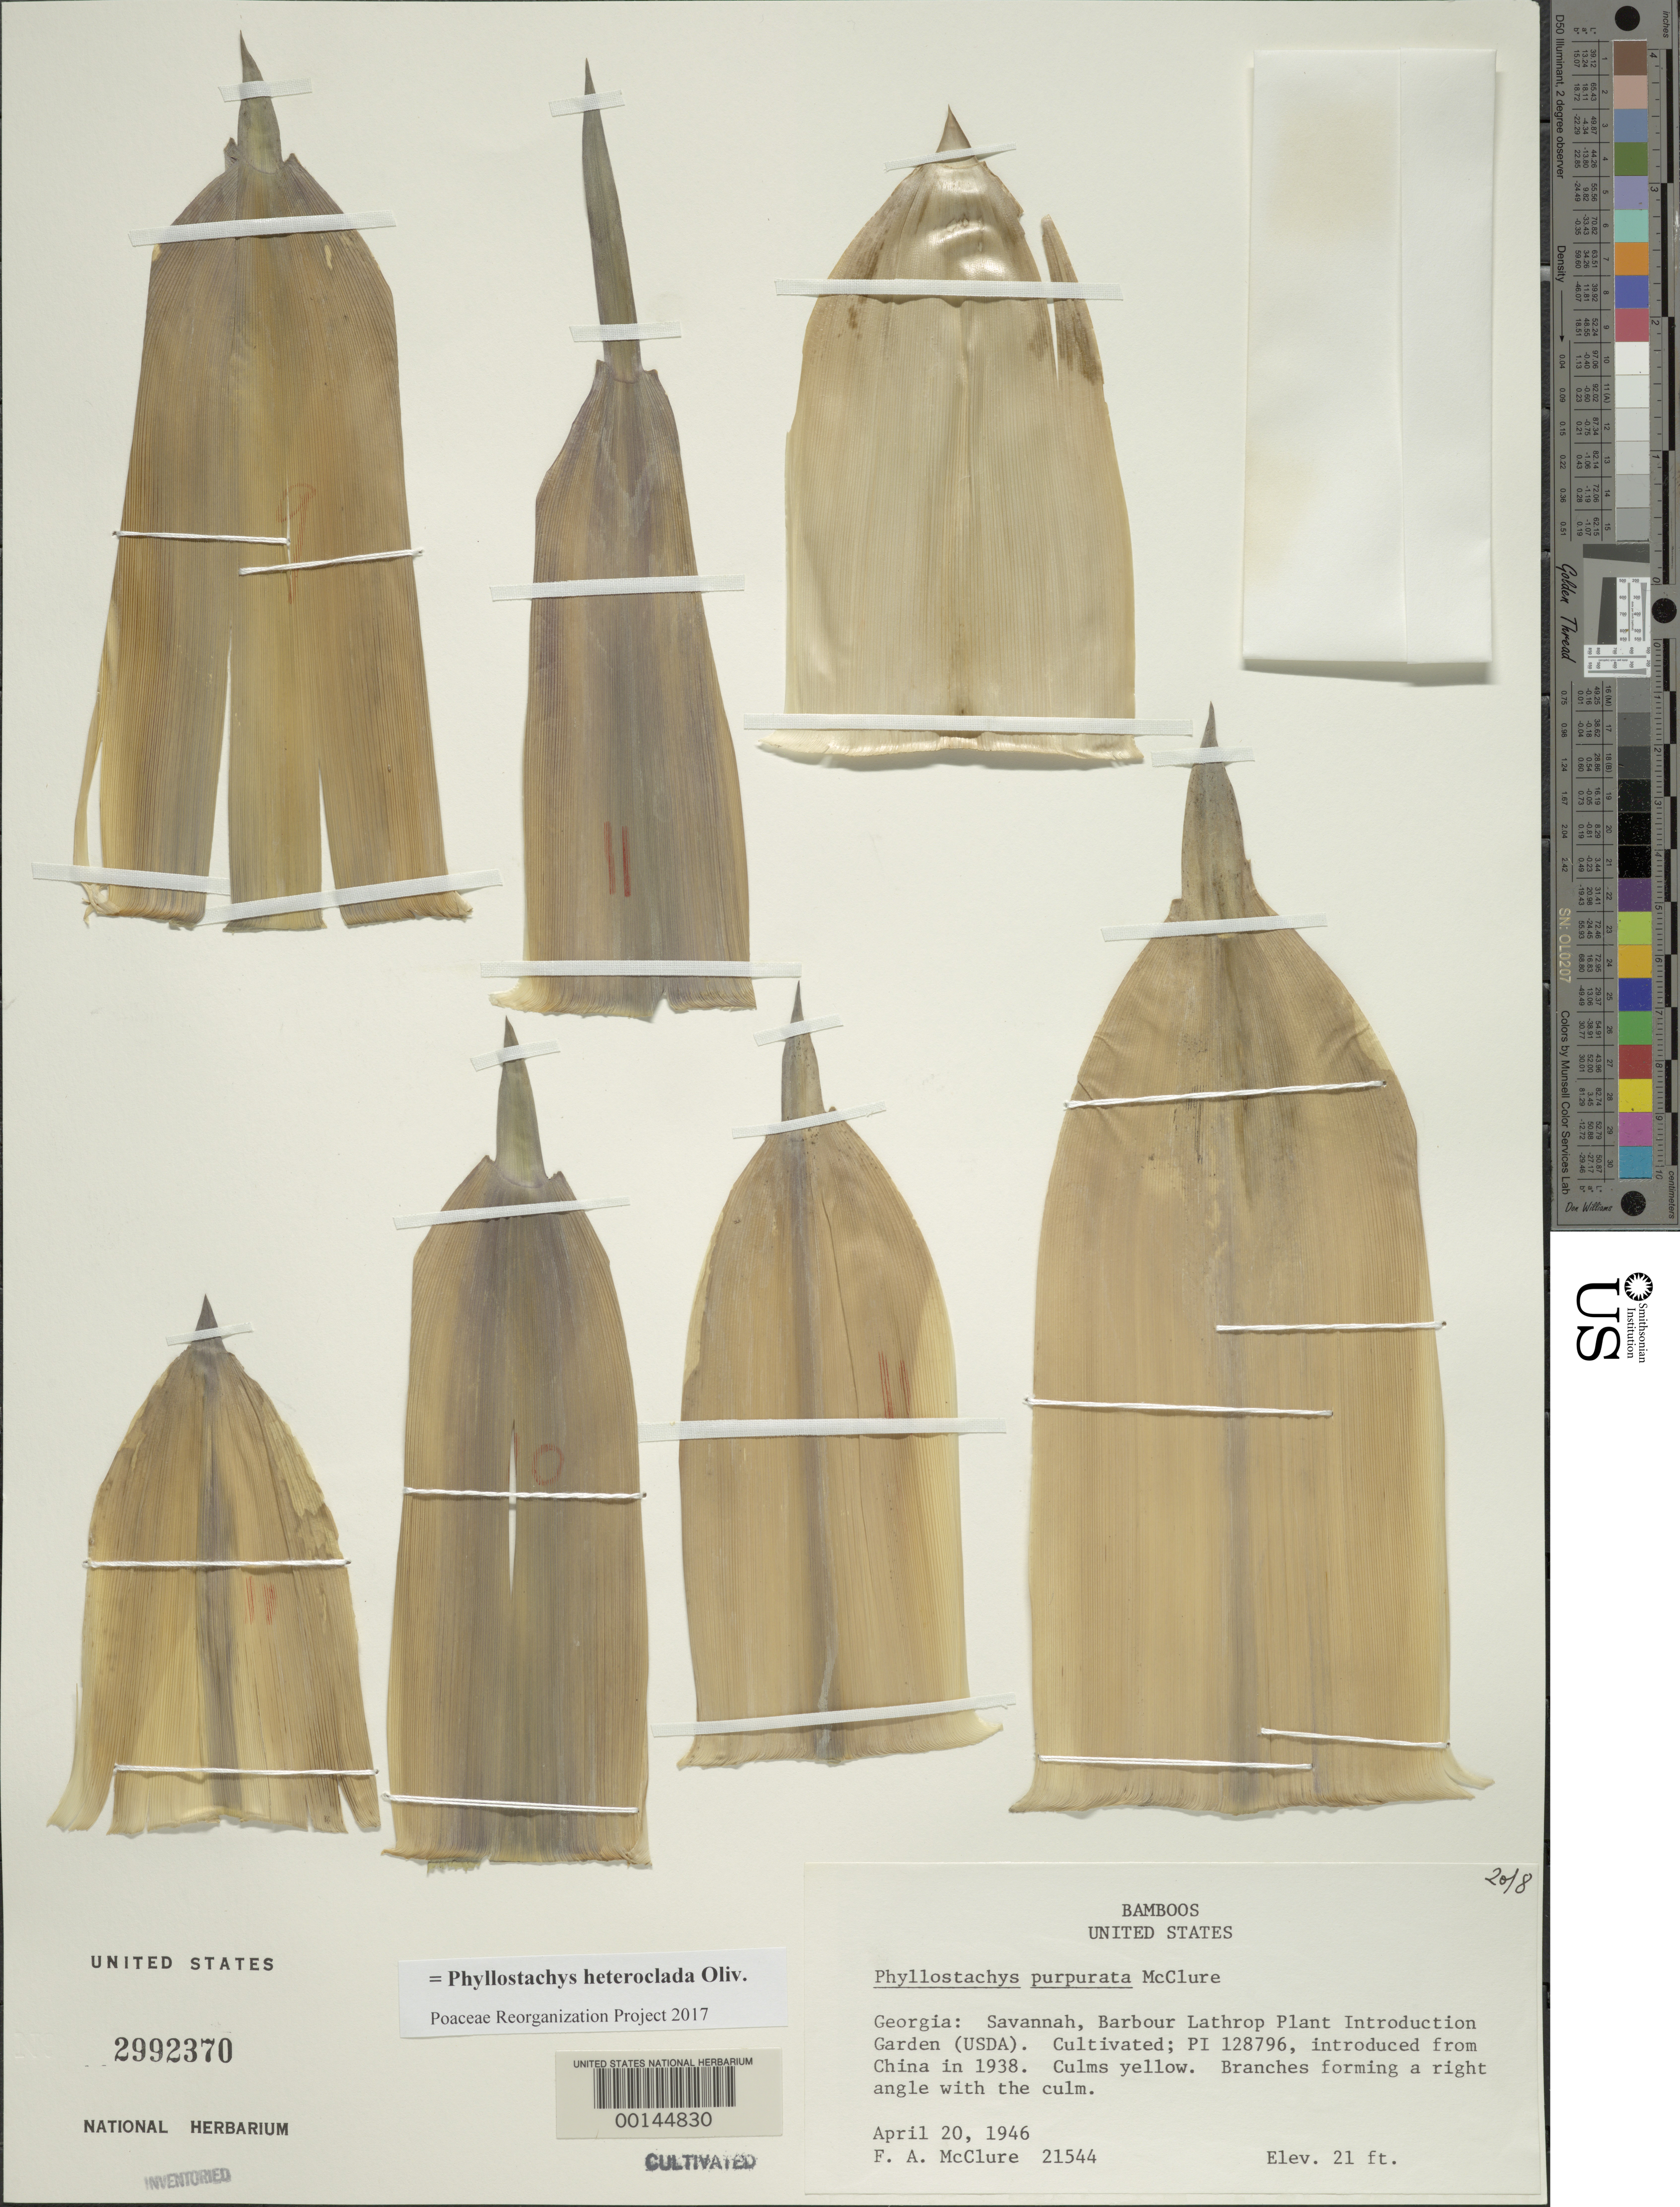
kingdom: Plantae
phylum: Tracheophyta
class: Liliopsida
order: Poales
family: Poaceae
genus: Phyllostachys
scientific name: Phyllostachys heteroclada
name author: Oliv.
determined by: Poaceae Reorganization Project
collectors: F. A. McClure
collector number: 21544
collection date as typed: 20 Apr 1946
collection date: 1946-04-20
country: United States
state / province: Georgia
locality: Savannah, barbour lathrop p.i. garden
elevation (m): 6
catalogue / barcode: US 2992370